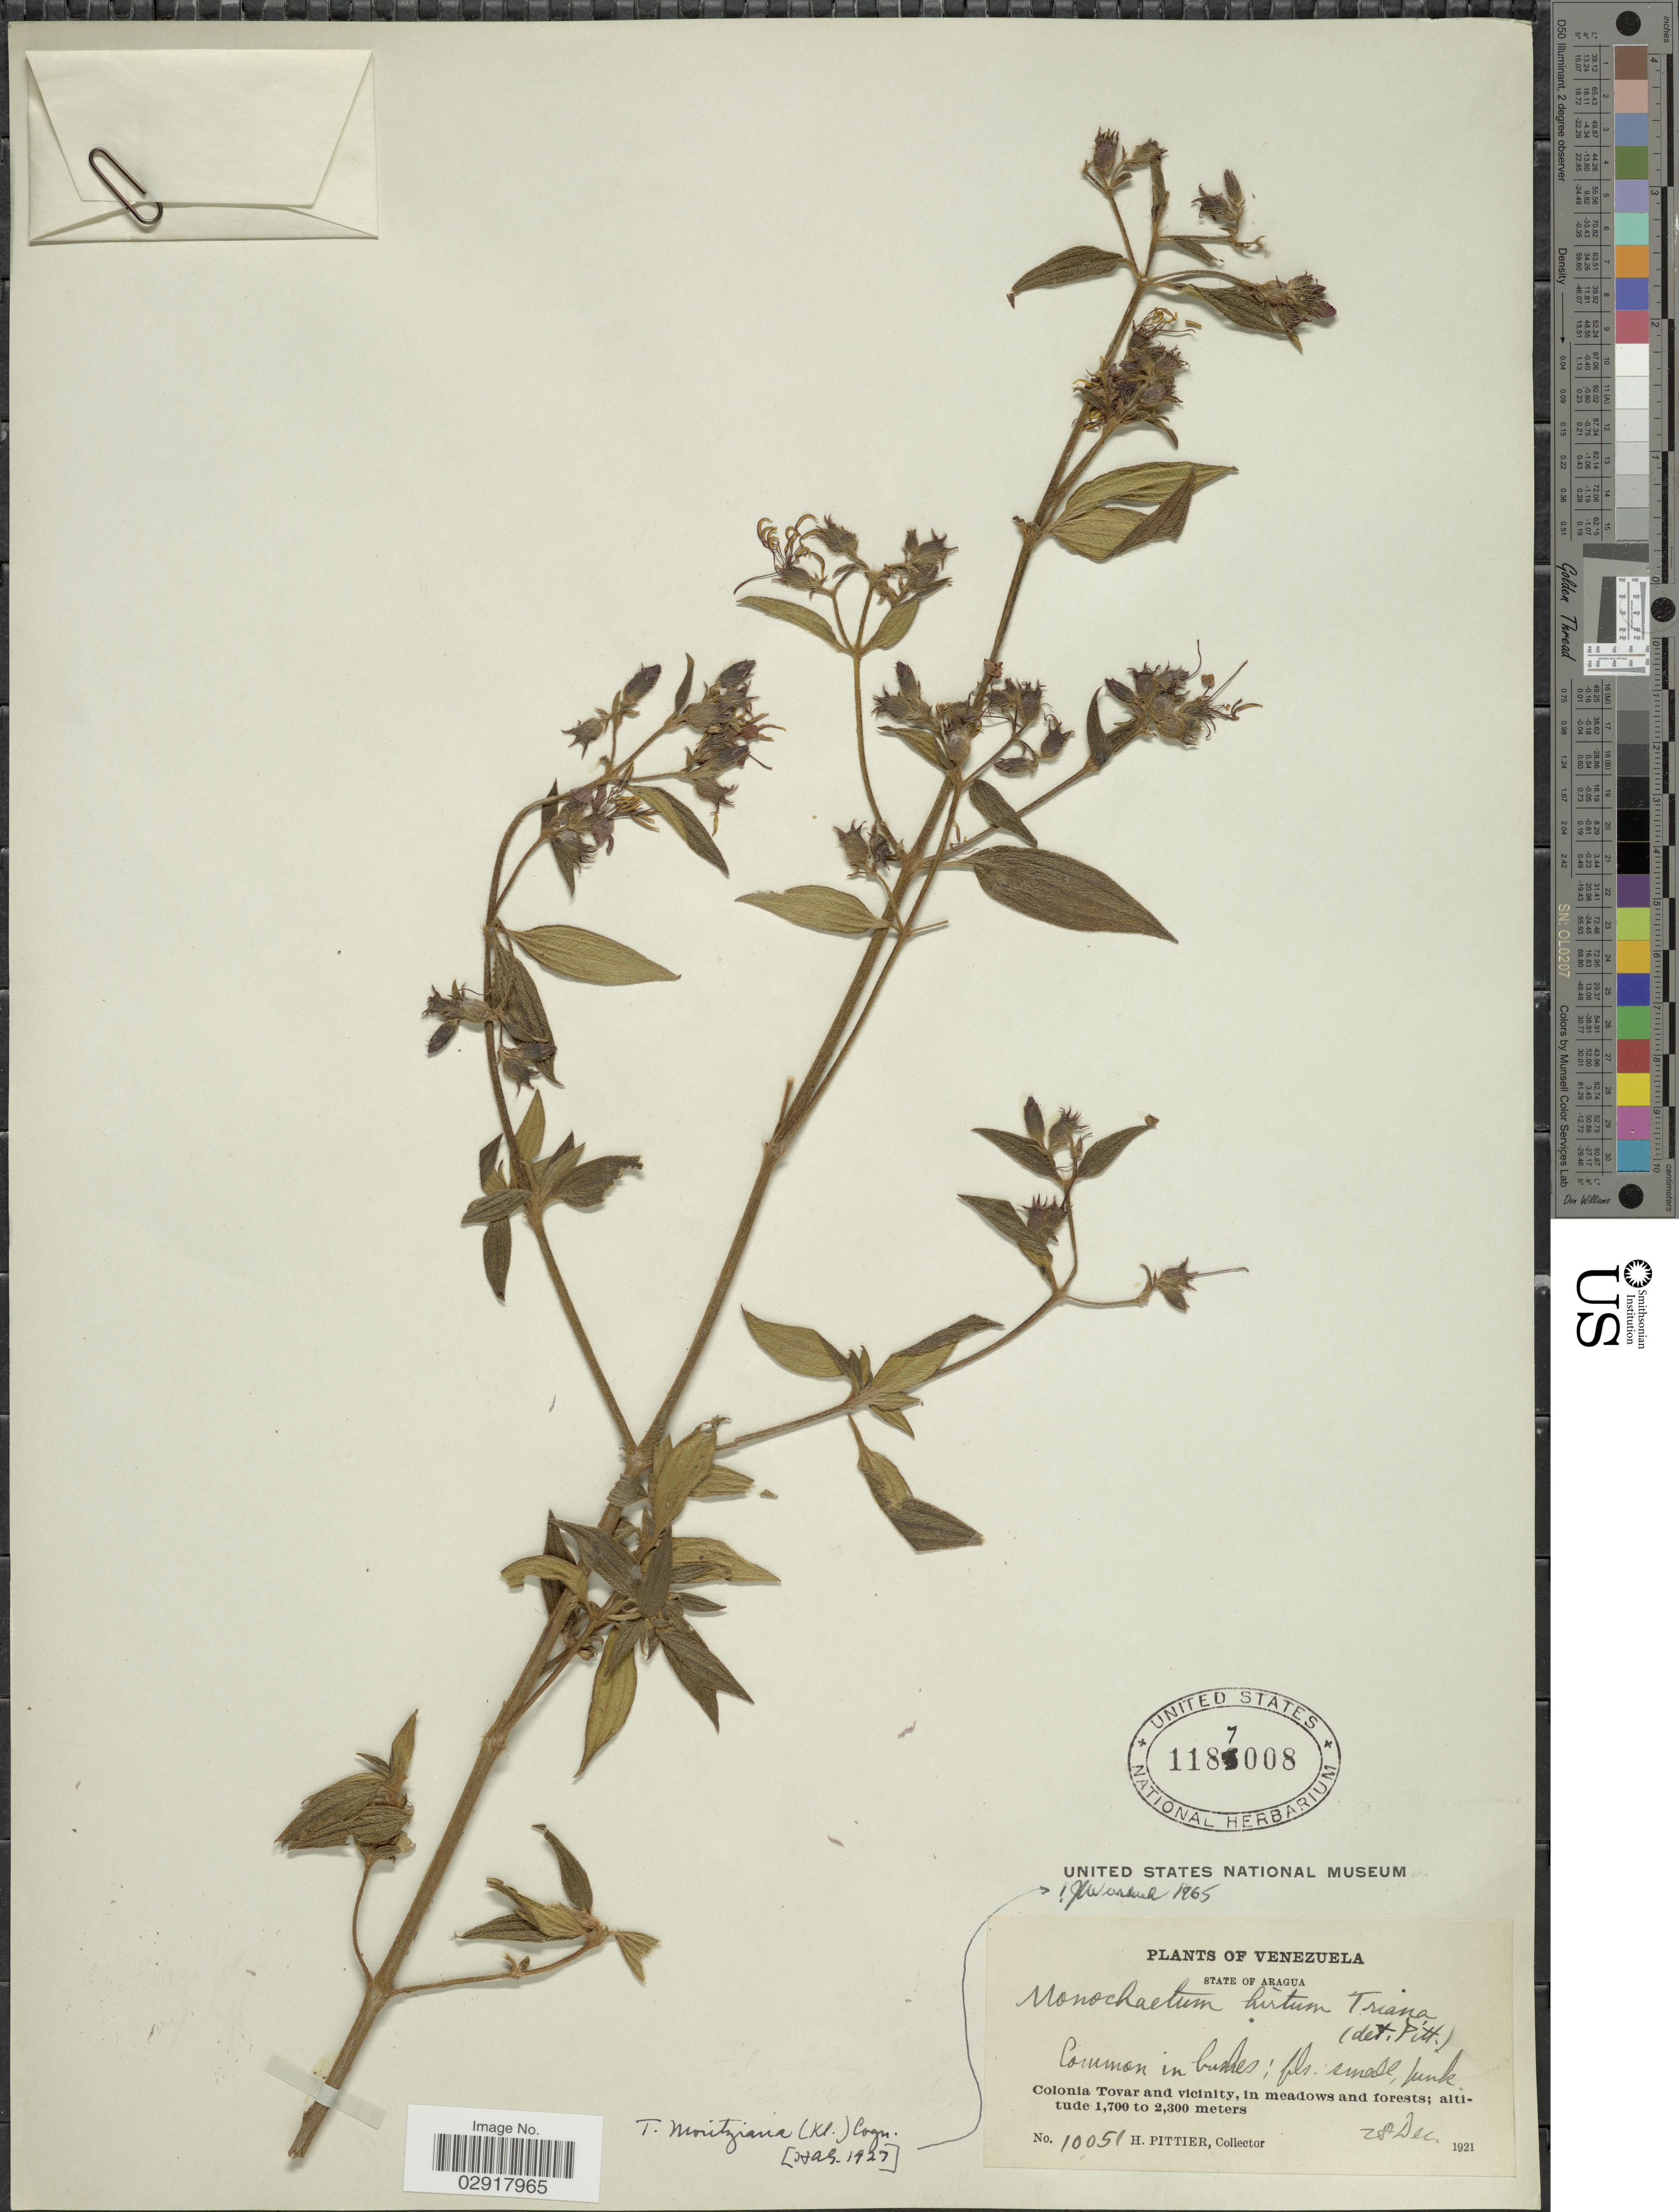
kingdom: Plantae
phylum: Tracheophyta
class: Magnoliopsida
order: Myrtales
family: Melastomataceae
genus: Chaetogastra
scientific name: Chaetogastra geitneriana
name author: Schltdl.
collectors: H. F. Pittier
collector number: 11051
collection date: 1921-12-28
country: Venezuela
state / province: Aragua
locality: Colonia Tovar and vicinity, in meadows and forests.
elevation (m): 1700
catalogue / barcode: US 1187008